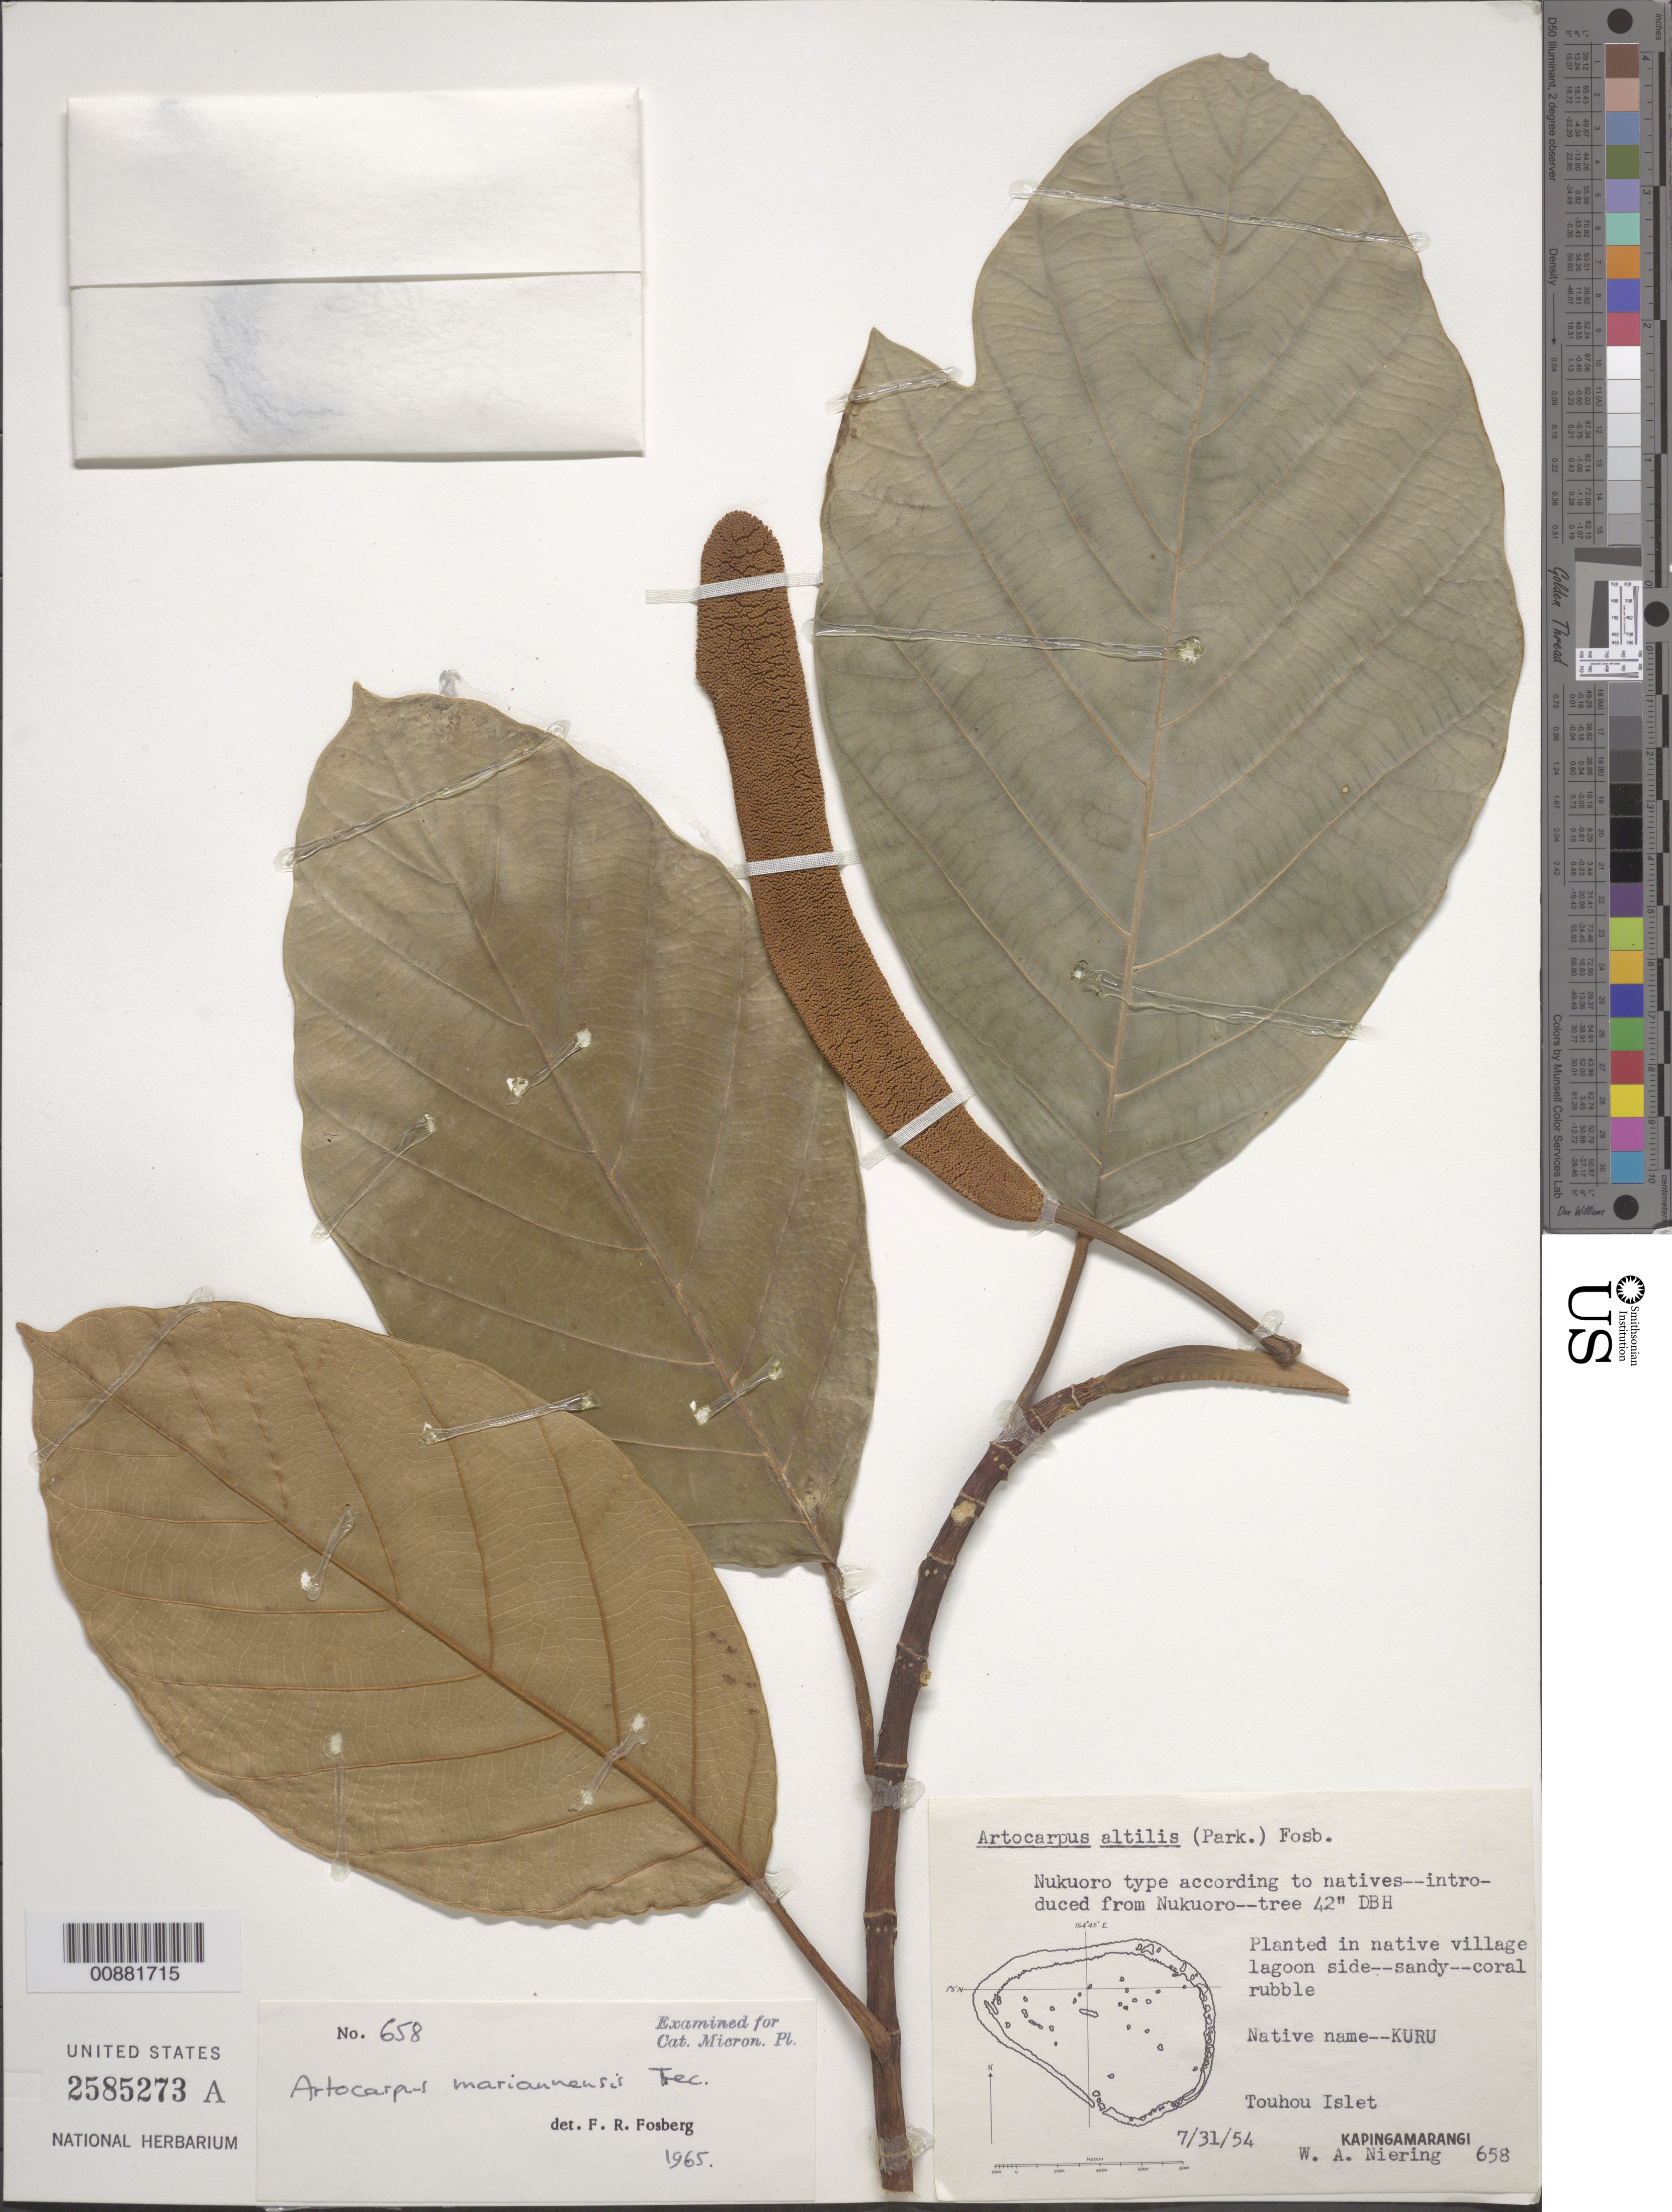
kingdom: Plantae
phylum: Tracheophyta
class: Magnoliopsida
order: Rosales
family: Moraceae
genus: Artocarpus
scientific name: Artocarpus mariannensis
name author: Trécul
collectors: W. Niering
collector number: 658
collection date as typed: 31 Jul 1954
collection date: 1954-07-31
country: Micronesia, Federated States of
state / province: Pohnpei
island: Kapingamarangi Atoll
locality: Touhou Islet, Kapingamarangi Is.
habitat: Planted in native village lagoon side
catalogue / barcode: US 2585273